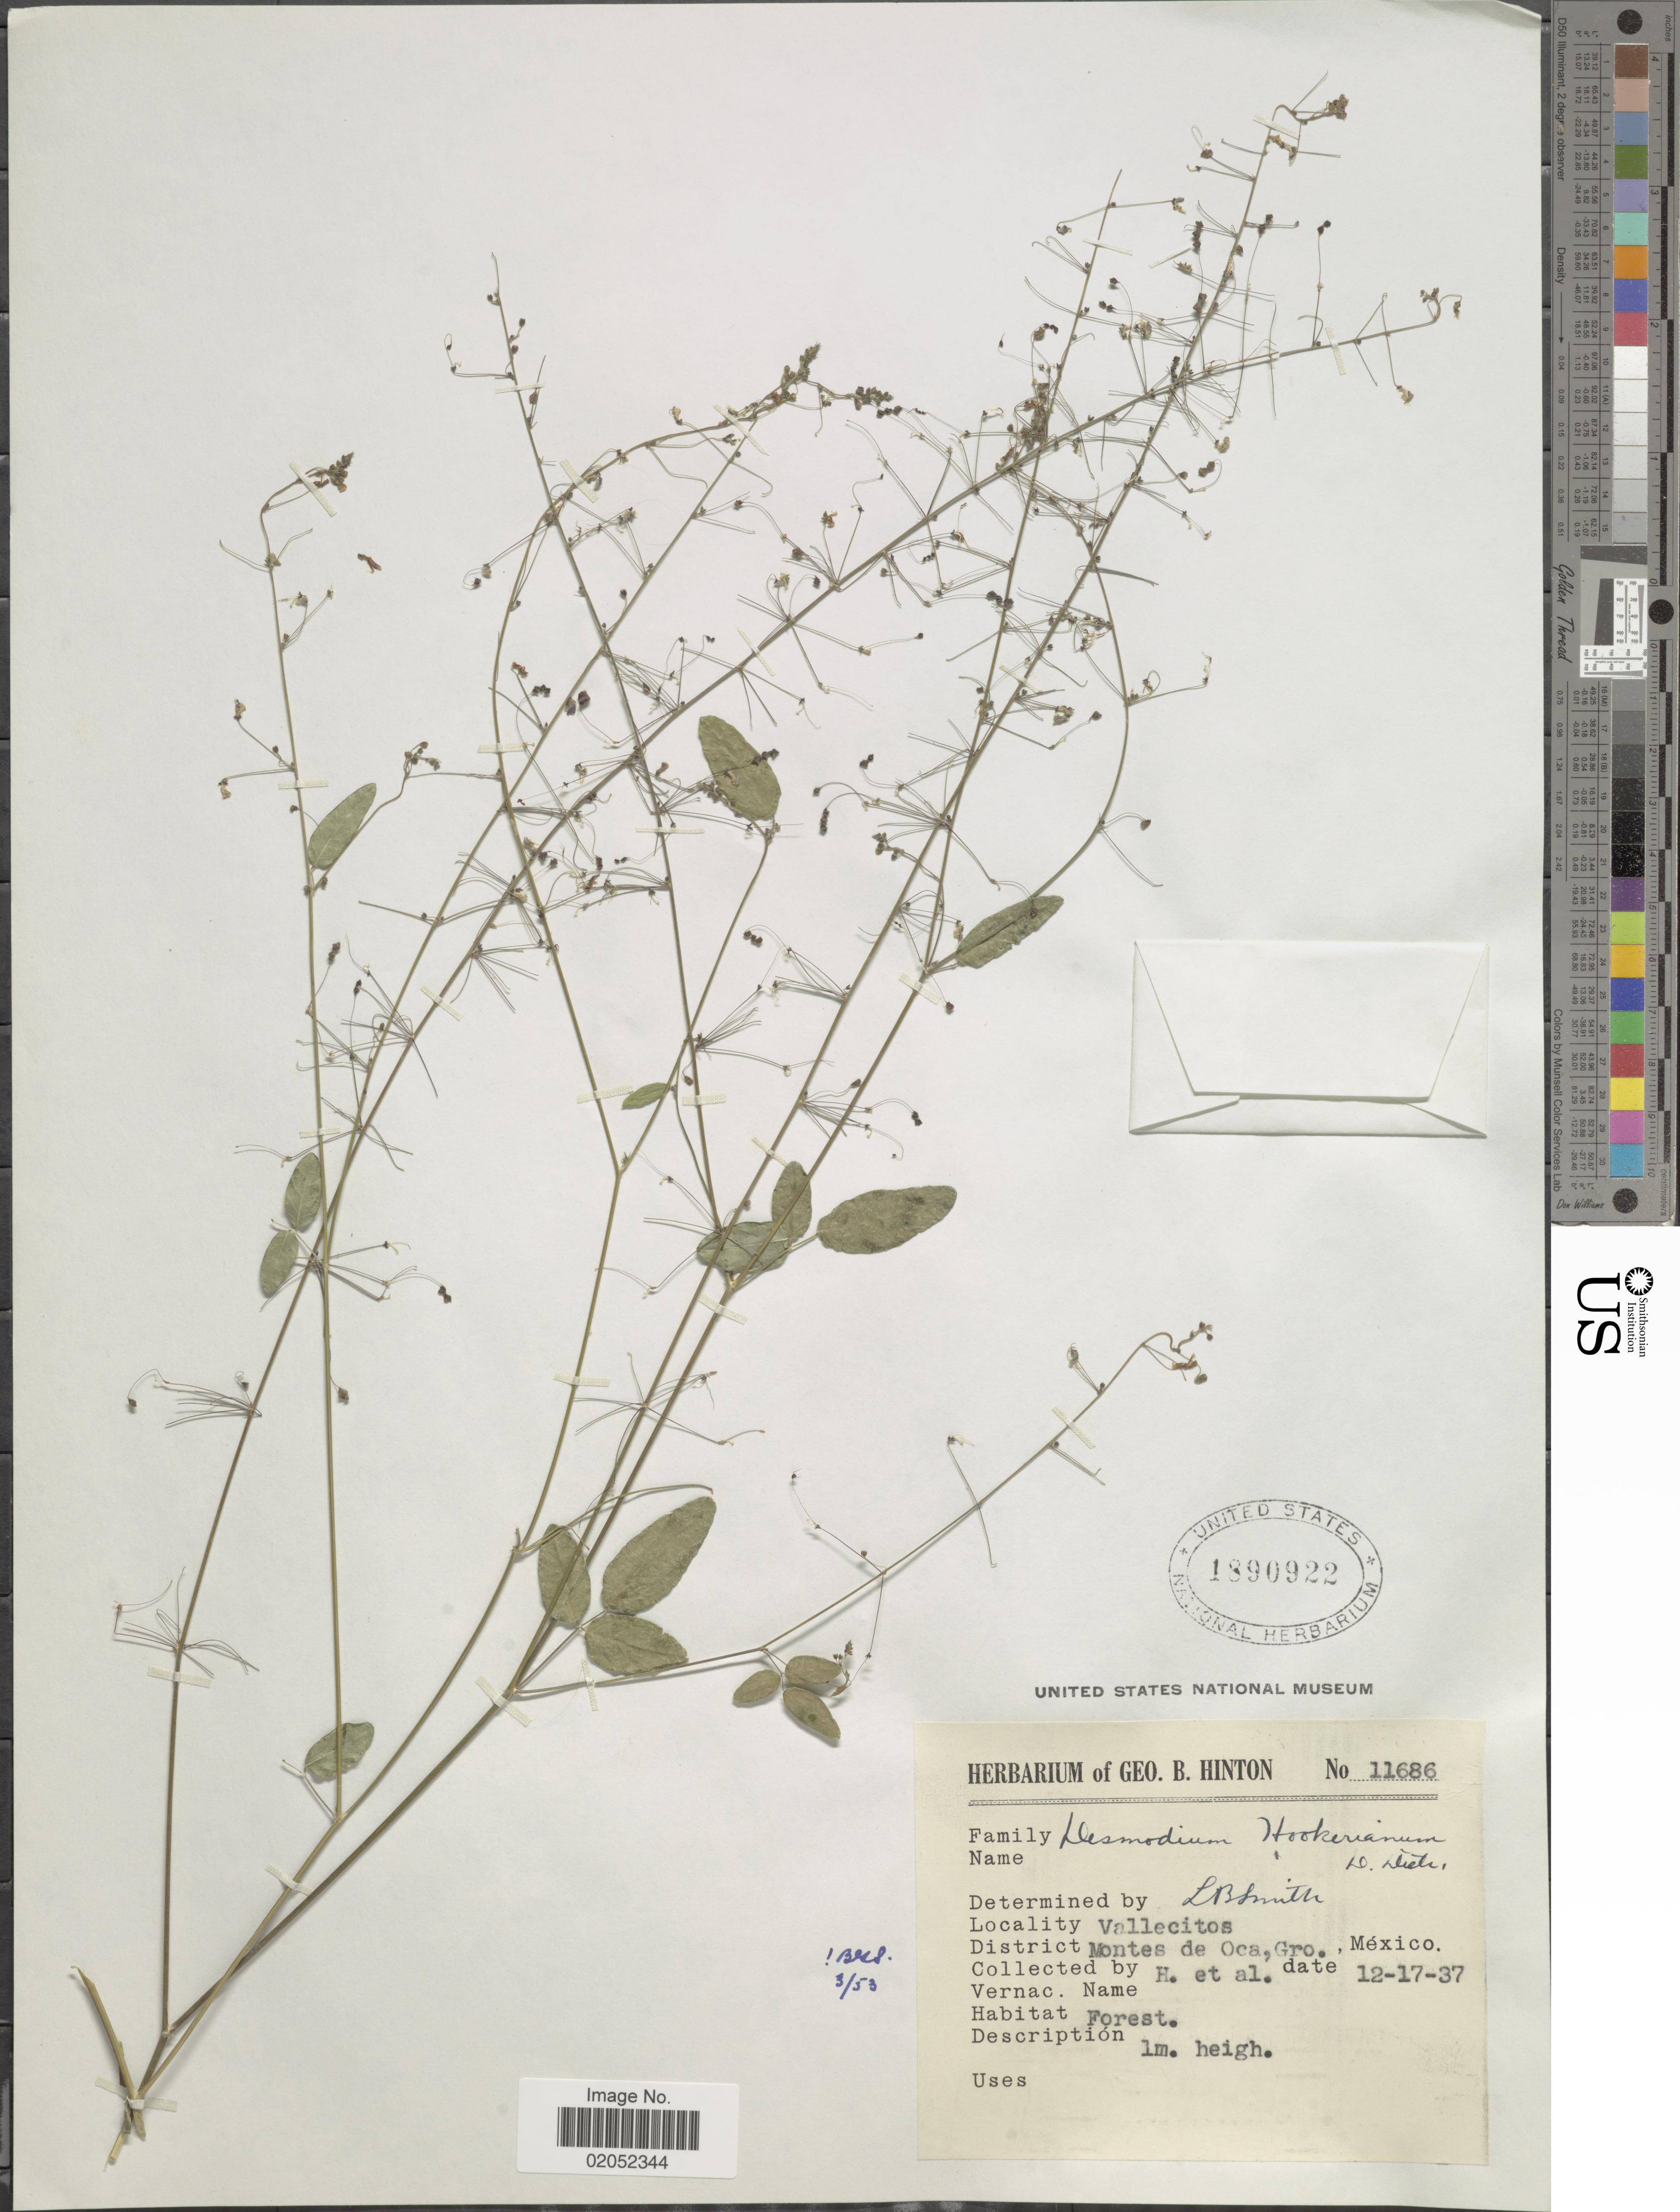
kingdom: Plantae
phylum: Tracheophyta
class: Magnoliopsida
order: Fabales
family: Fabaceae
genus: Desmodium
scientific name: Desmodium hookerianum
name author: D. Dietr.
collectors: G. B. Hinton & et al.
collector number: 11686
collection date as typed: Transcribed d/m/y: 17/12/37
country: Mexico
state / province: Guerrero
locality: Vallecitos, Montes de Oca. Gro. Mexico.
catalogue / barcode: US 1890922